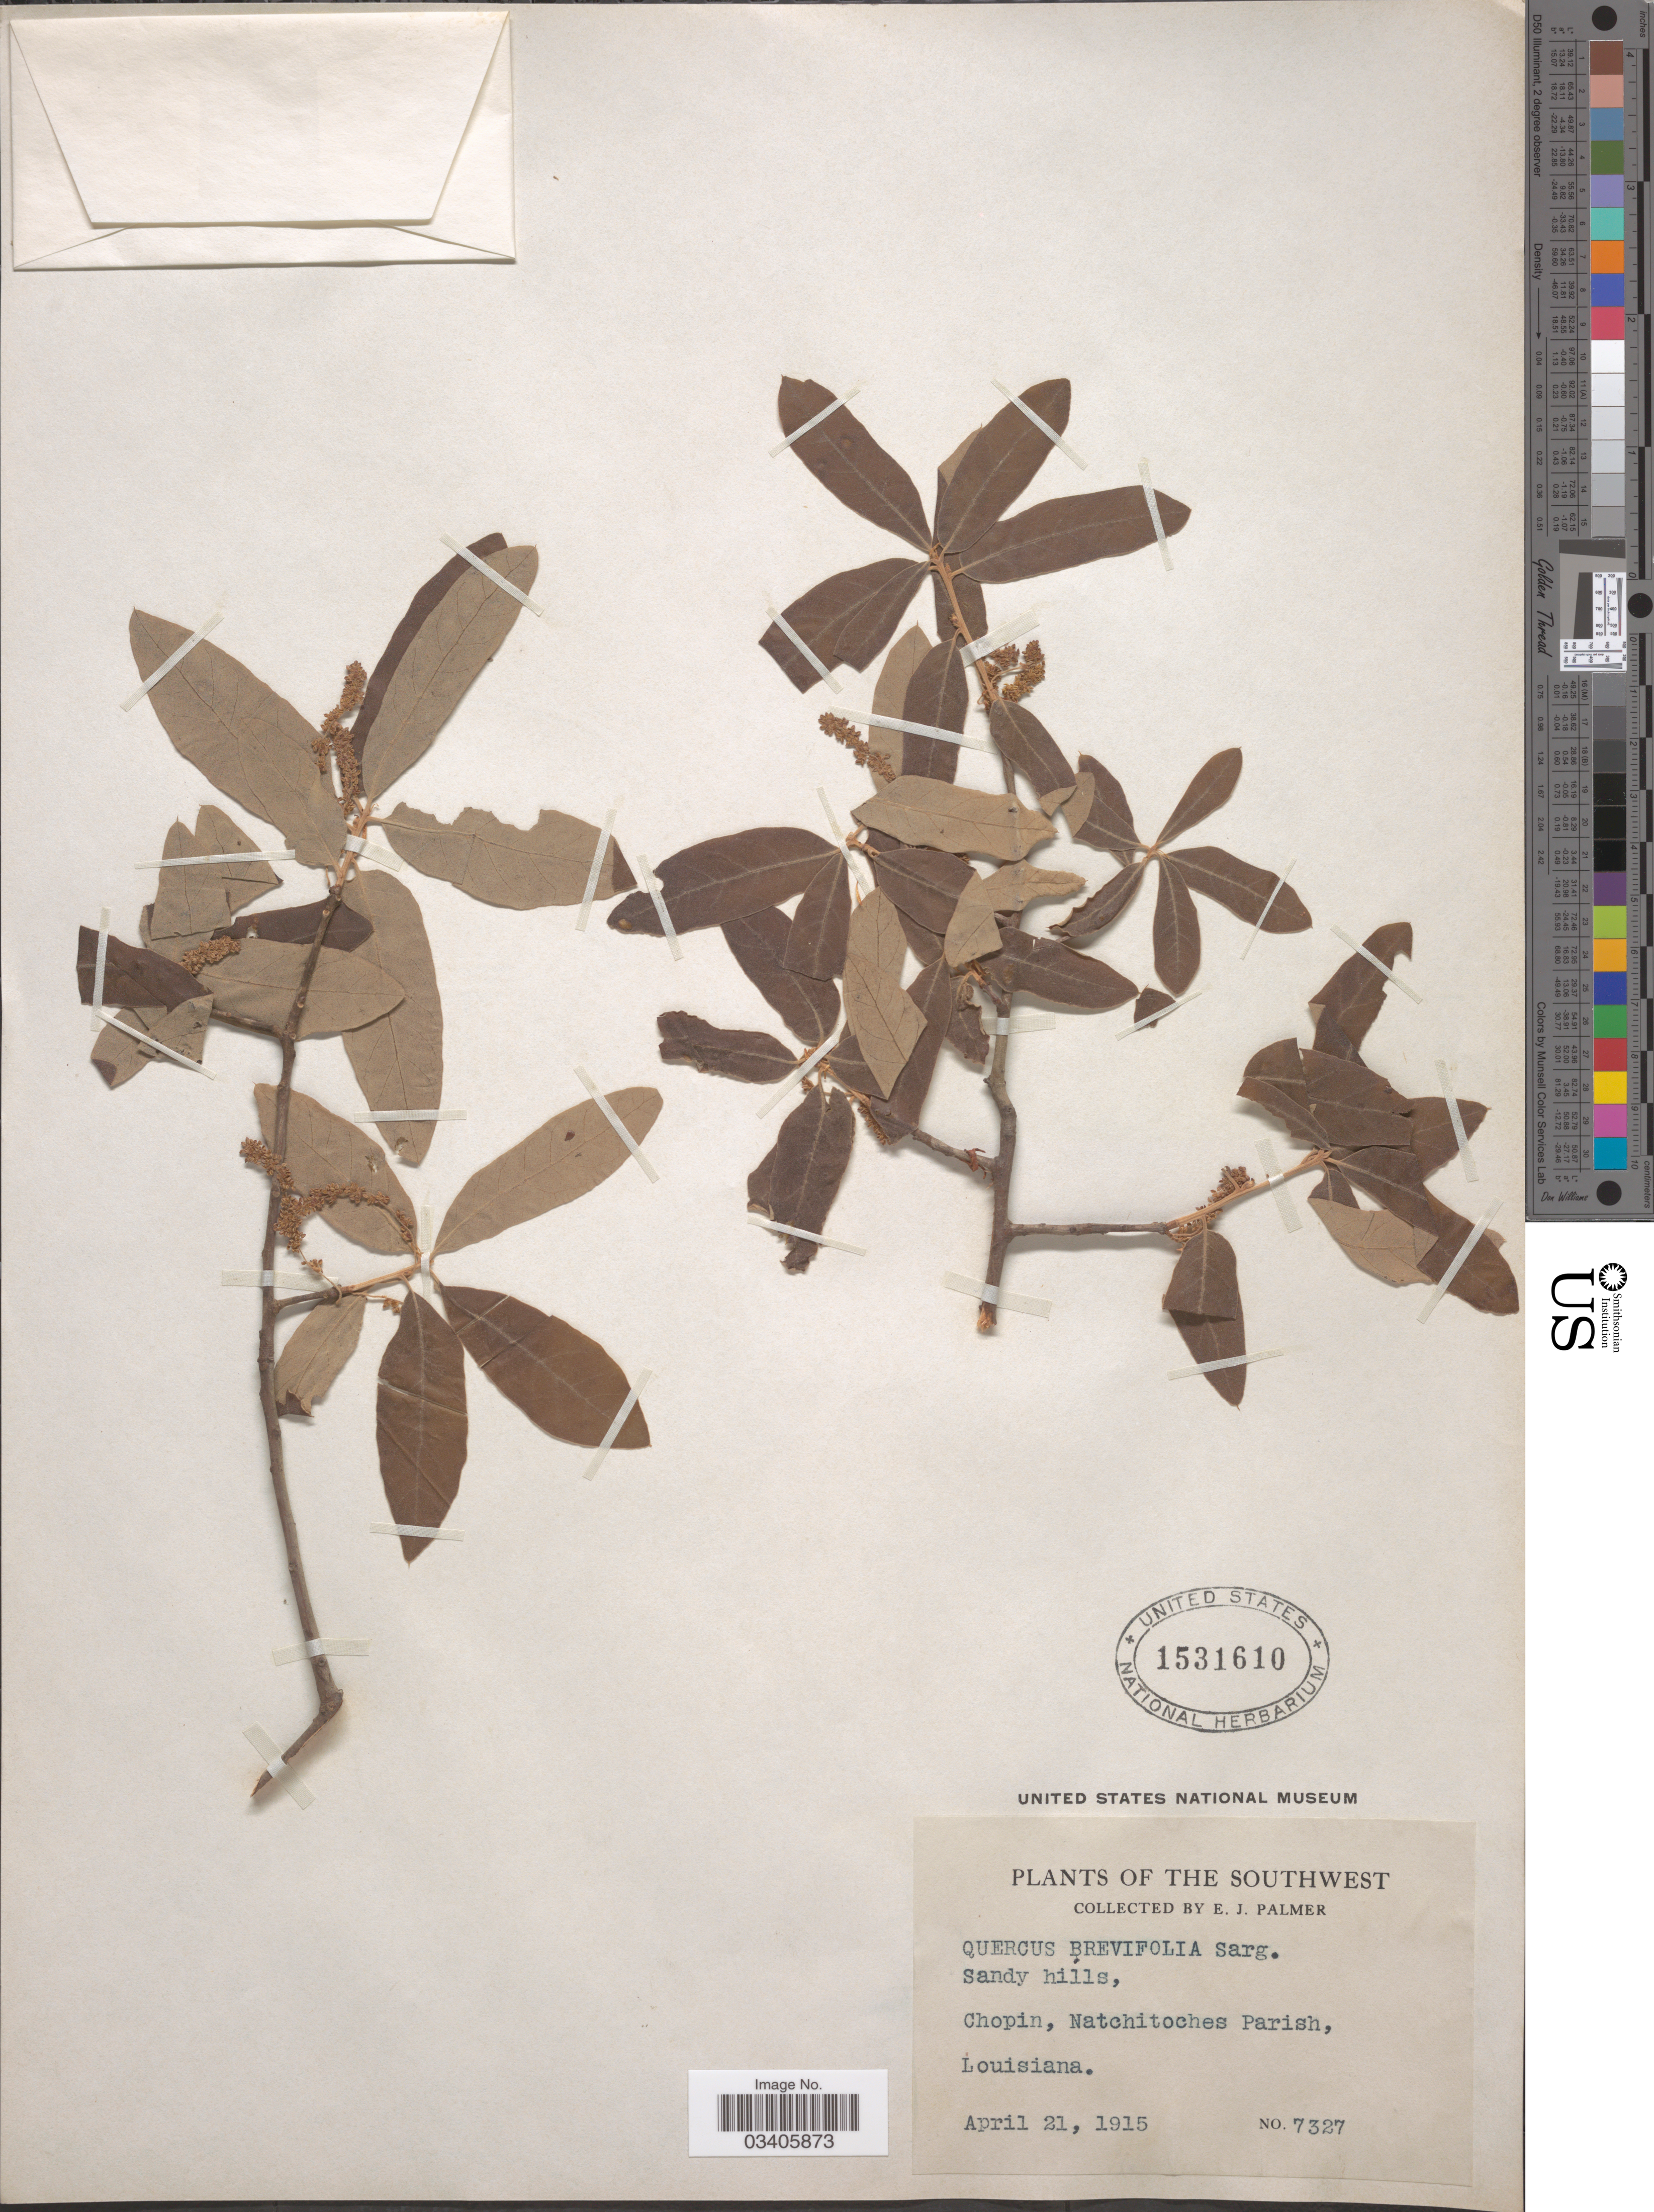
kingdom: Plantae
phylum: Tracheophyta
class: Magnoliopsida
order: Fagales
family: Fagaceae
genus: Quercus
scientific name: Quercus incana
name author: W. Bartram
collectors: E. J. Palmer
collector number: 7327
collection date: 1915-04-21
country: United States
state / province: Louisiana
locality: The Southwest. Chopin, Natchitoches Parish.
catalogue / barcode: US 1531610